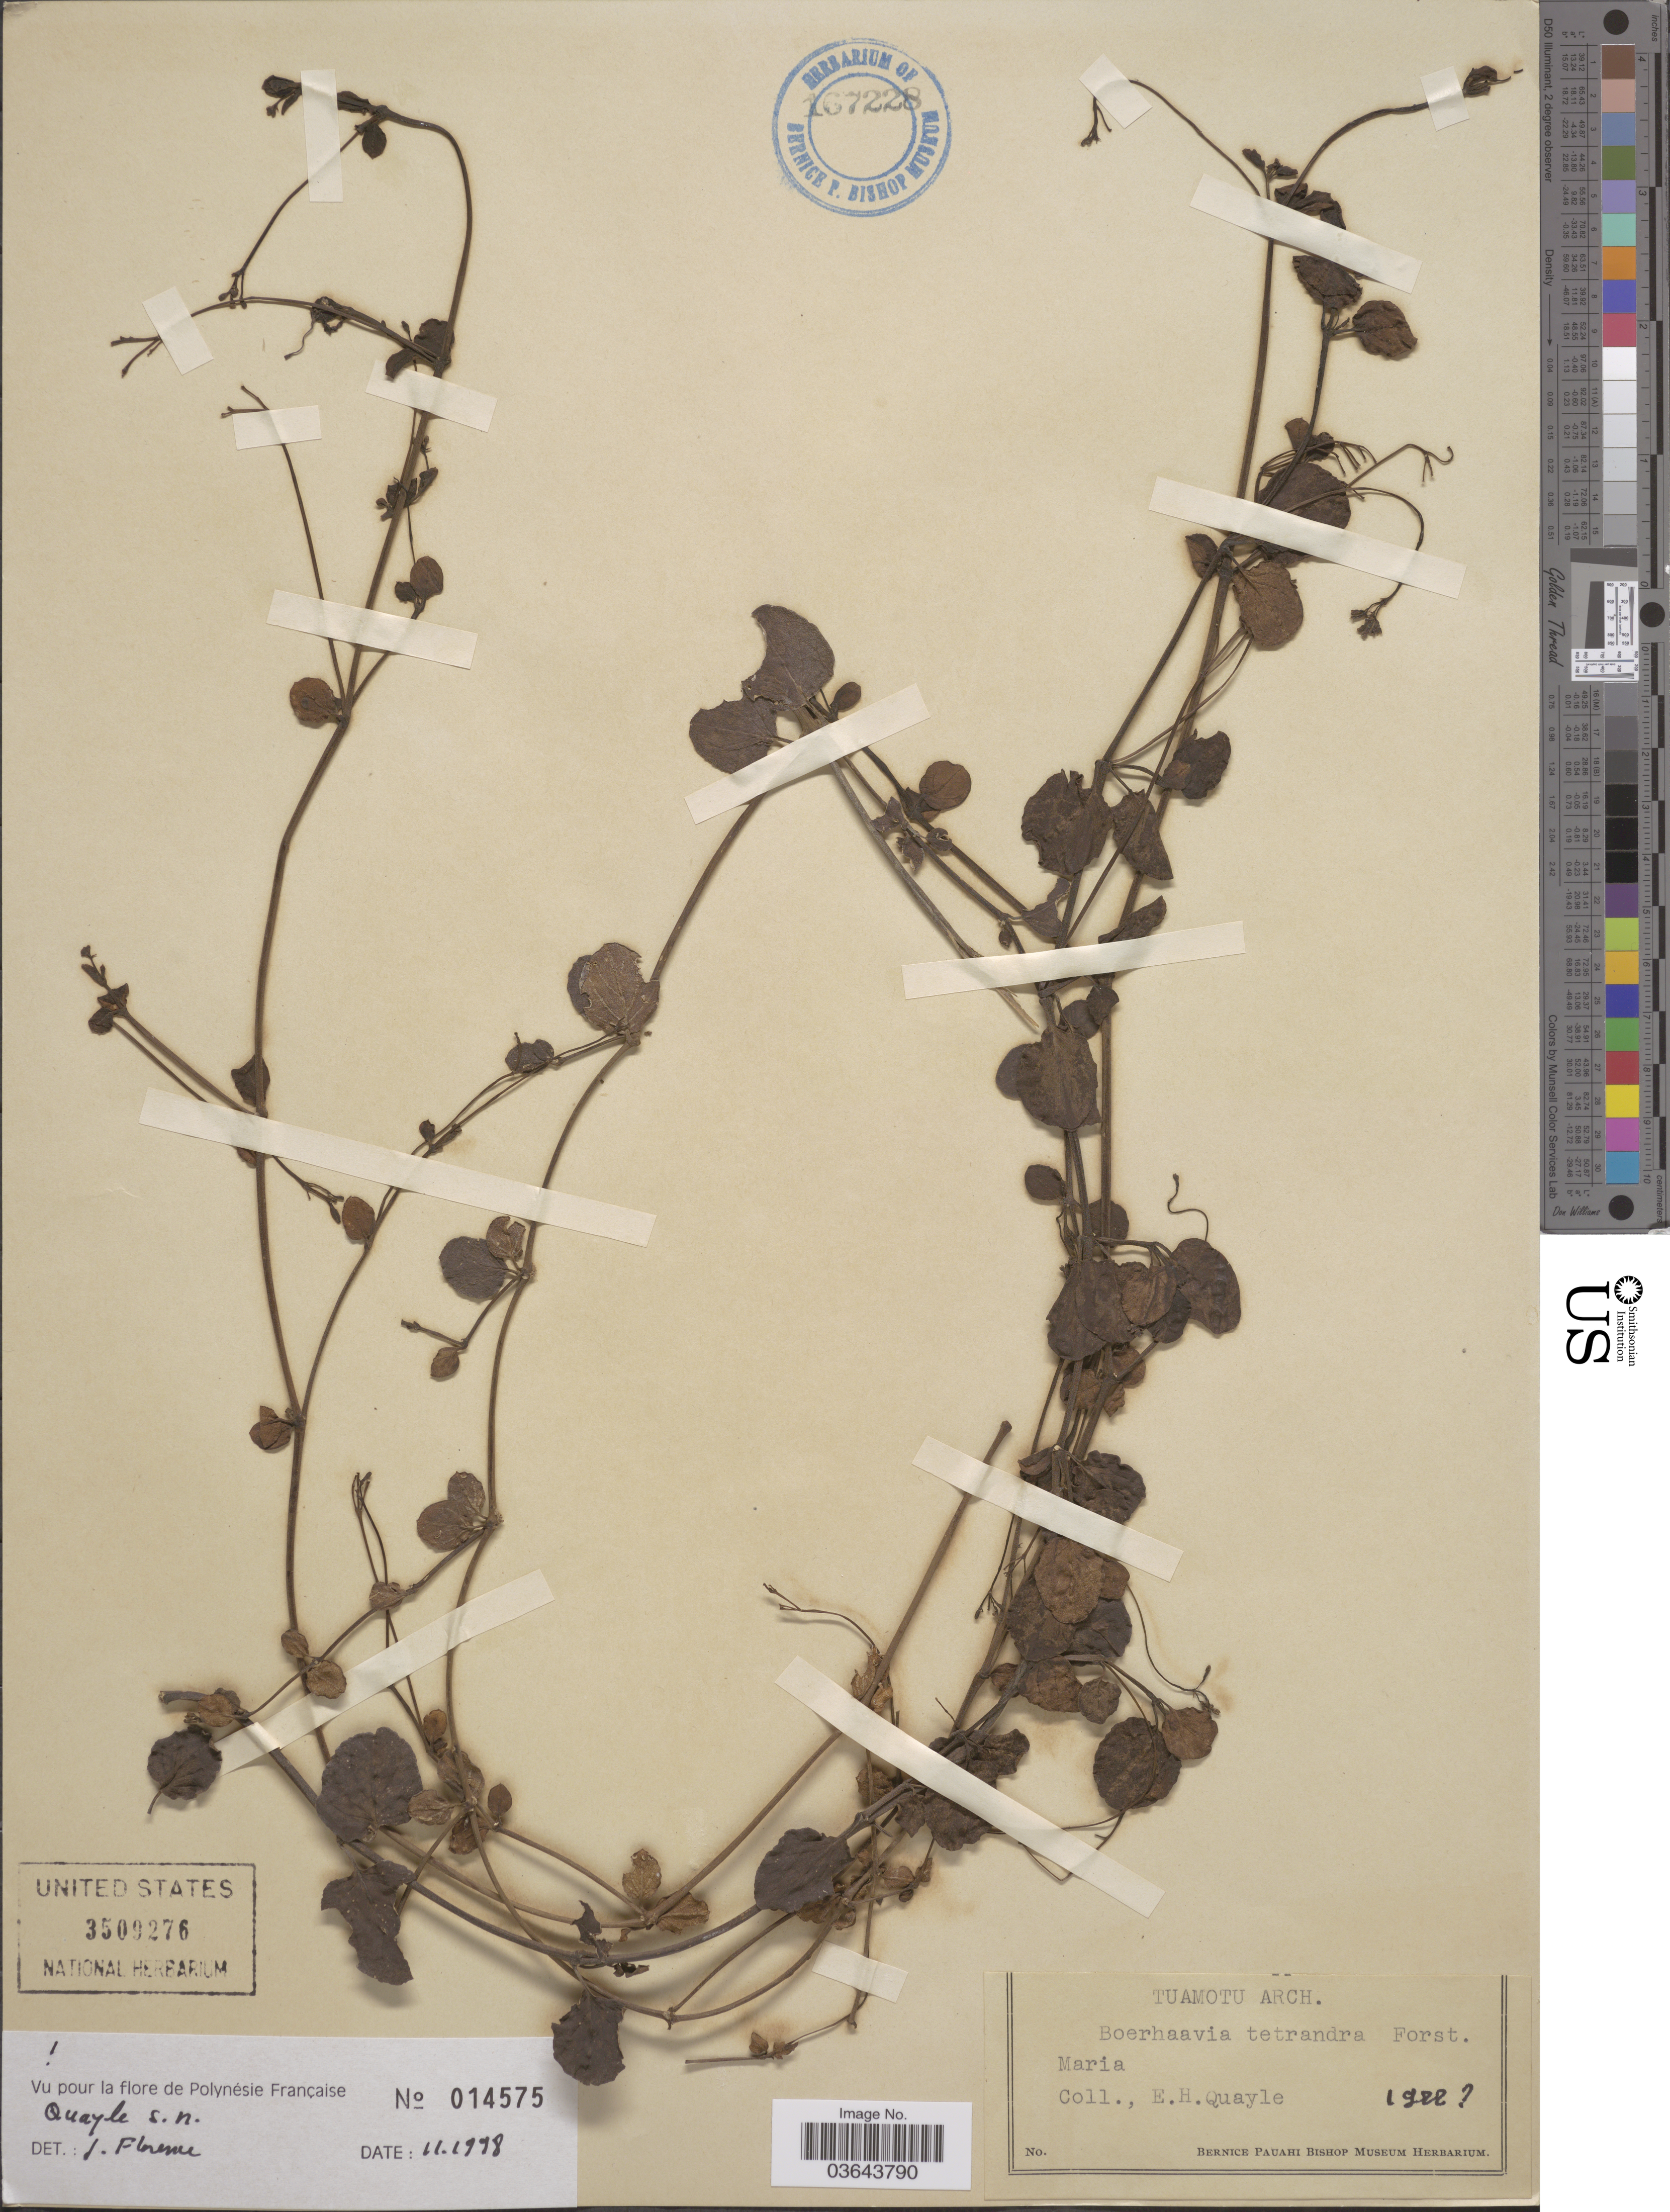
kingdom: Plantae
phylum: Tracheophyta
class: Magnoliopsida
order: Caryophyllales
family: Nyctaginaceae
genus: Boerhavia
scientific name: Boerhavia tetrandra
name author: G. Forst.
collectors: E. Quayle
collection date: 1922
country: French Polynesia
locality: Tuamotu Arch. Maria.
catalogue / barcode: US 3509276